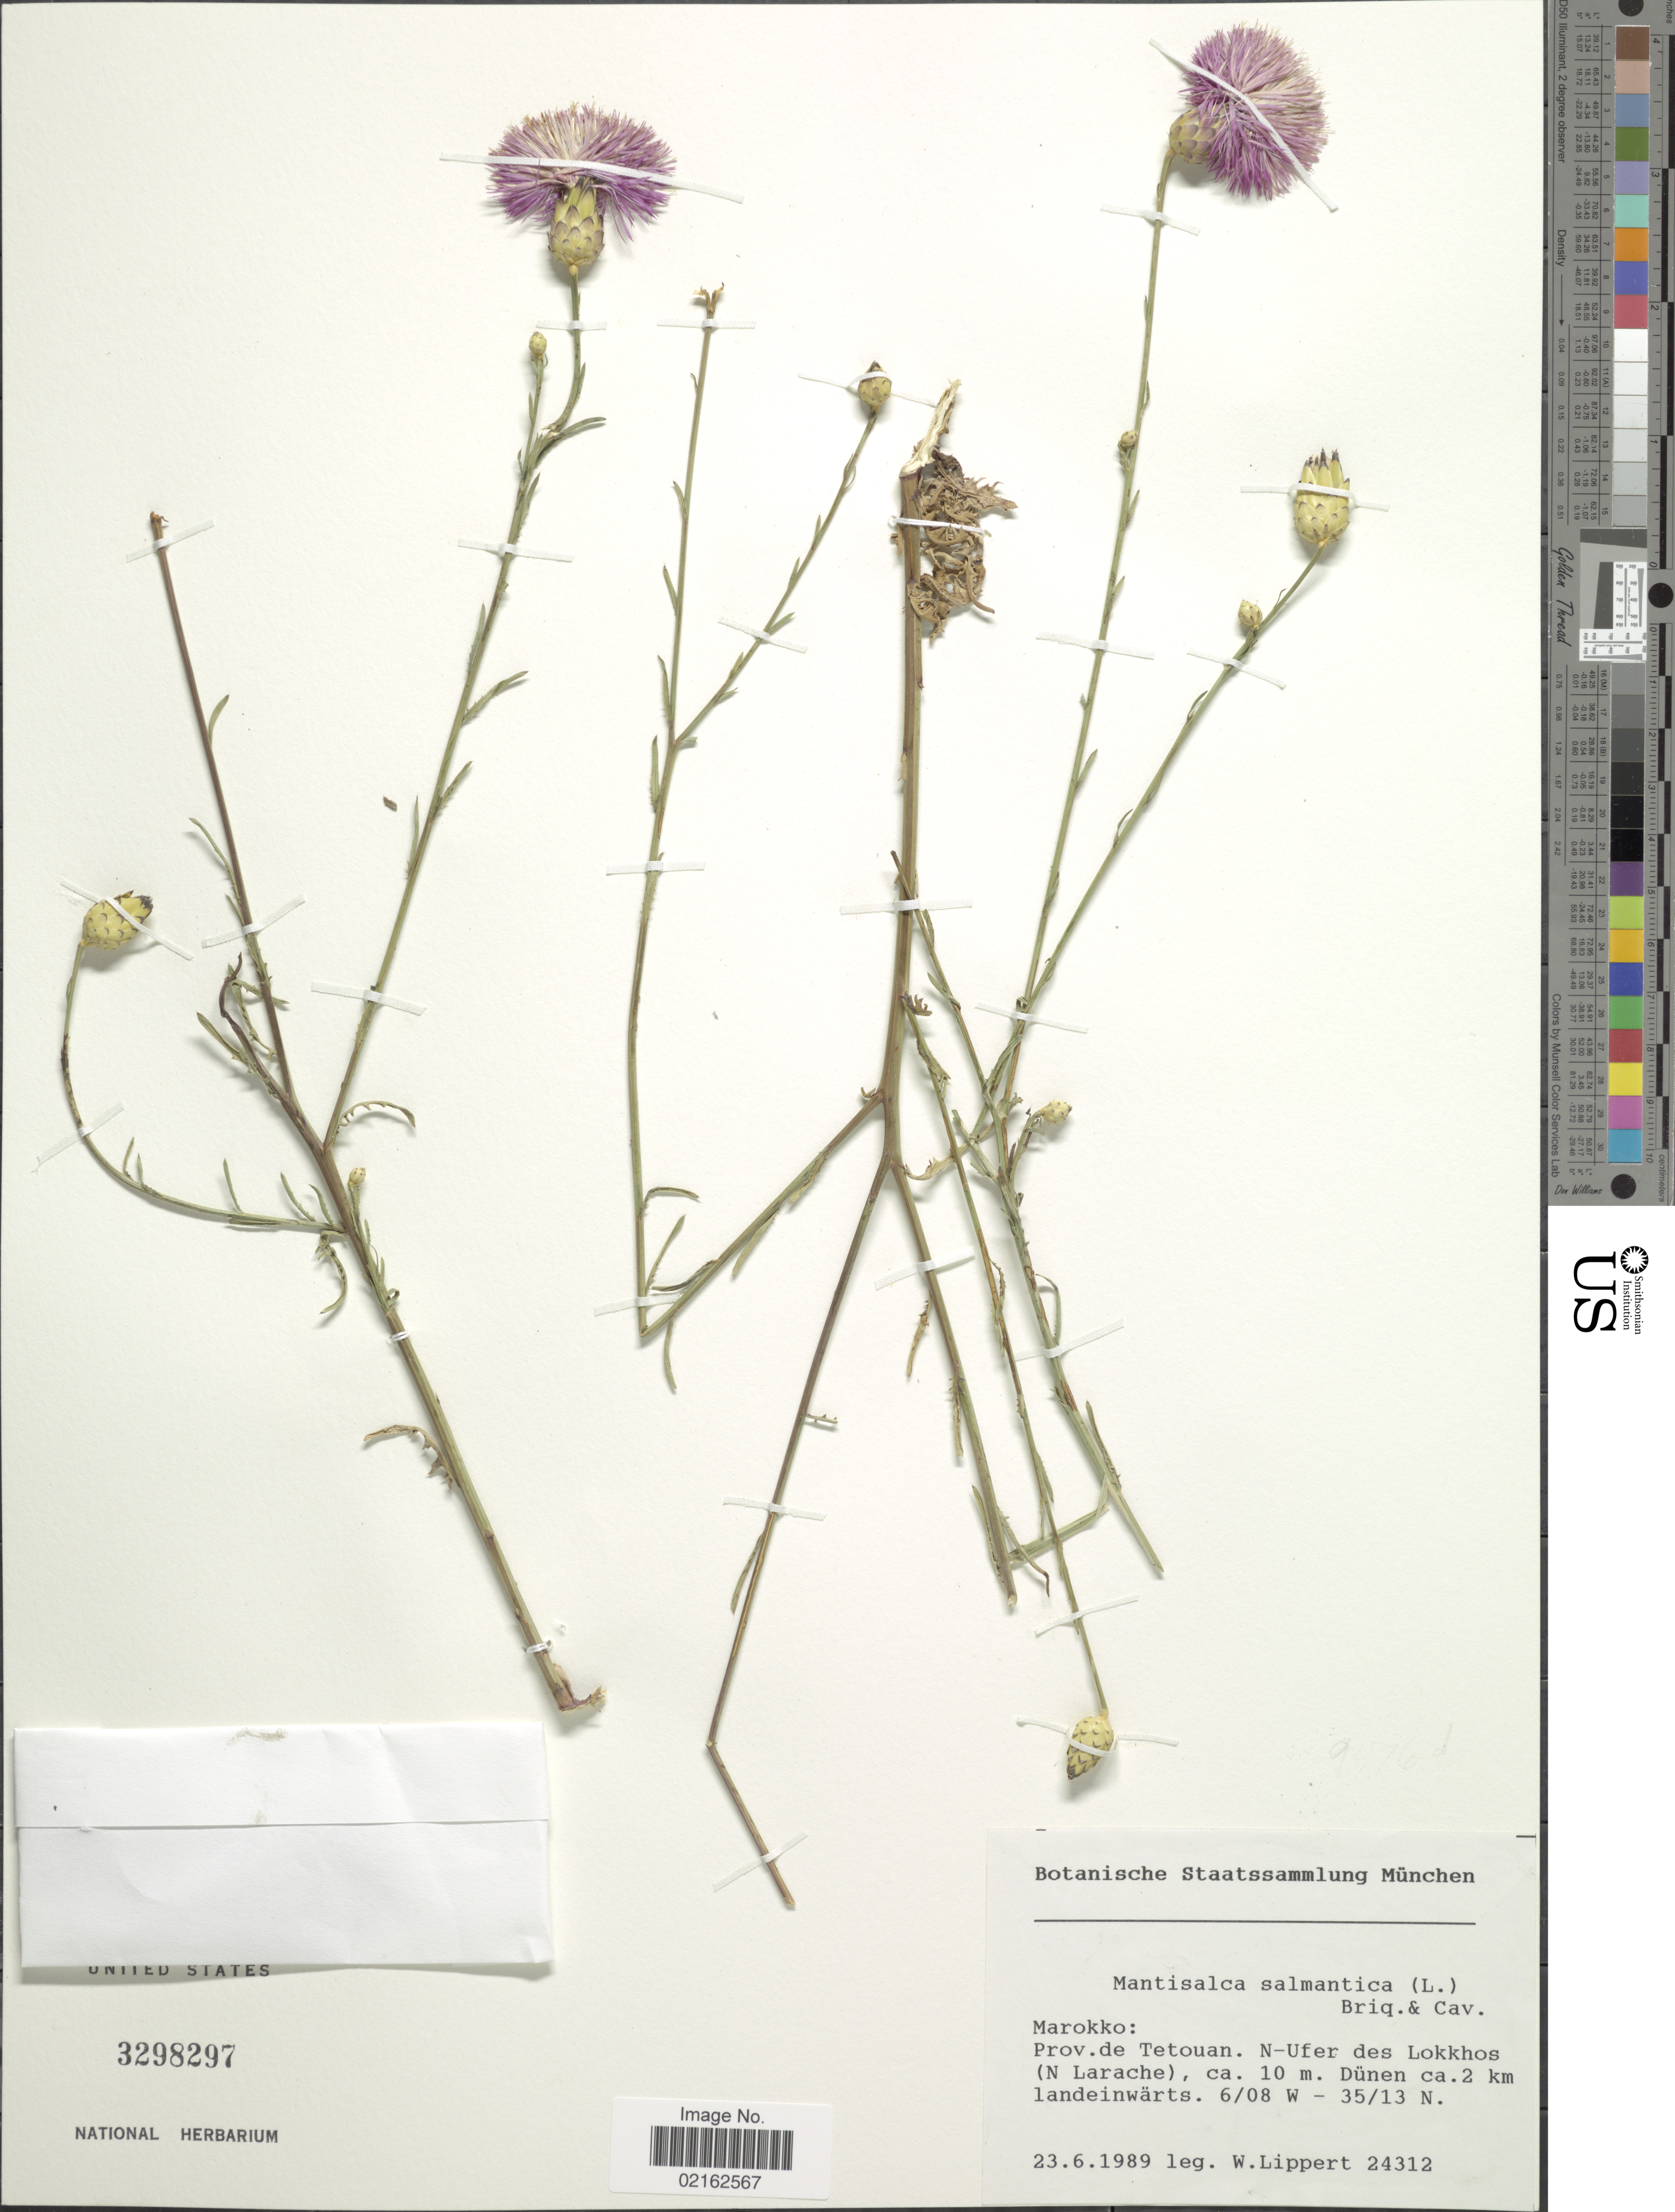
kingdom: Plantae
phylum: Tracheophyta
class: Magnoliopsida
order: Asterales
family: Asteraceae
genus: Mantisalca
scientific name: Mantisalca salmantica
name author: (L.) Briq. & Cav.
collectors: W. Lippert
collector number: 24312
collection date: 1989-06-23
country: Morocco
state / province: Tanger-Tétouan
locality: Prov. de Tetouan, N-Ufer des Lokkhos (N Larache)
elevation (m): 10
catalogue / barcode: US 3298297